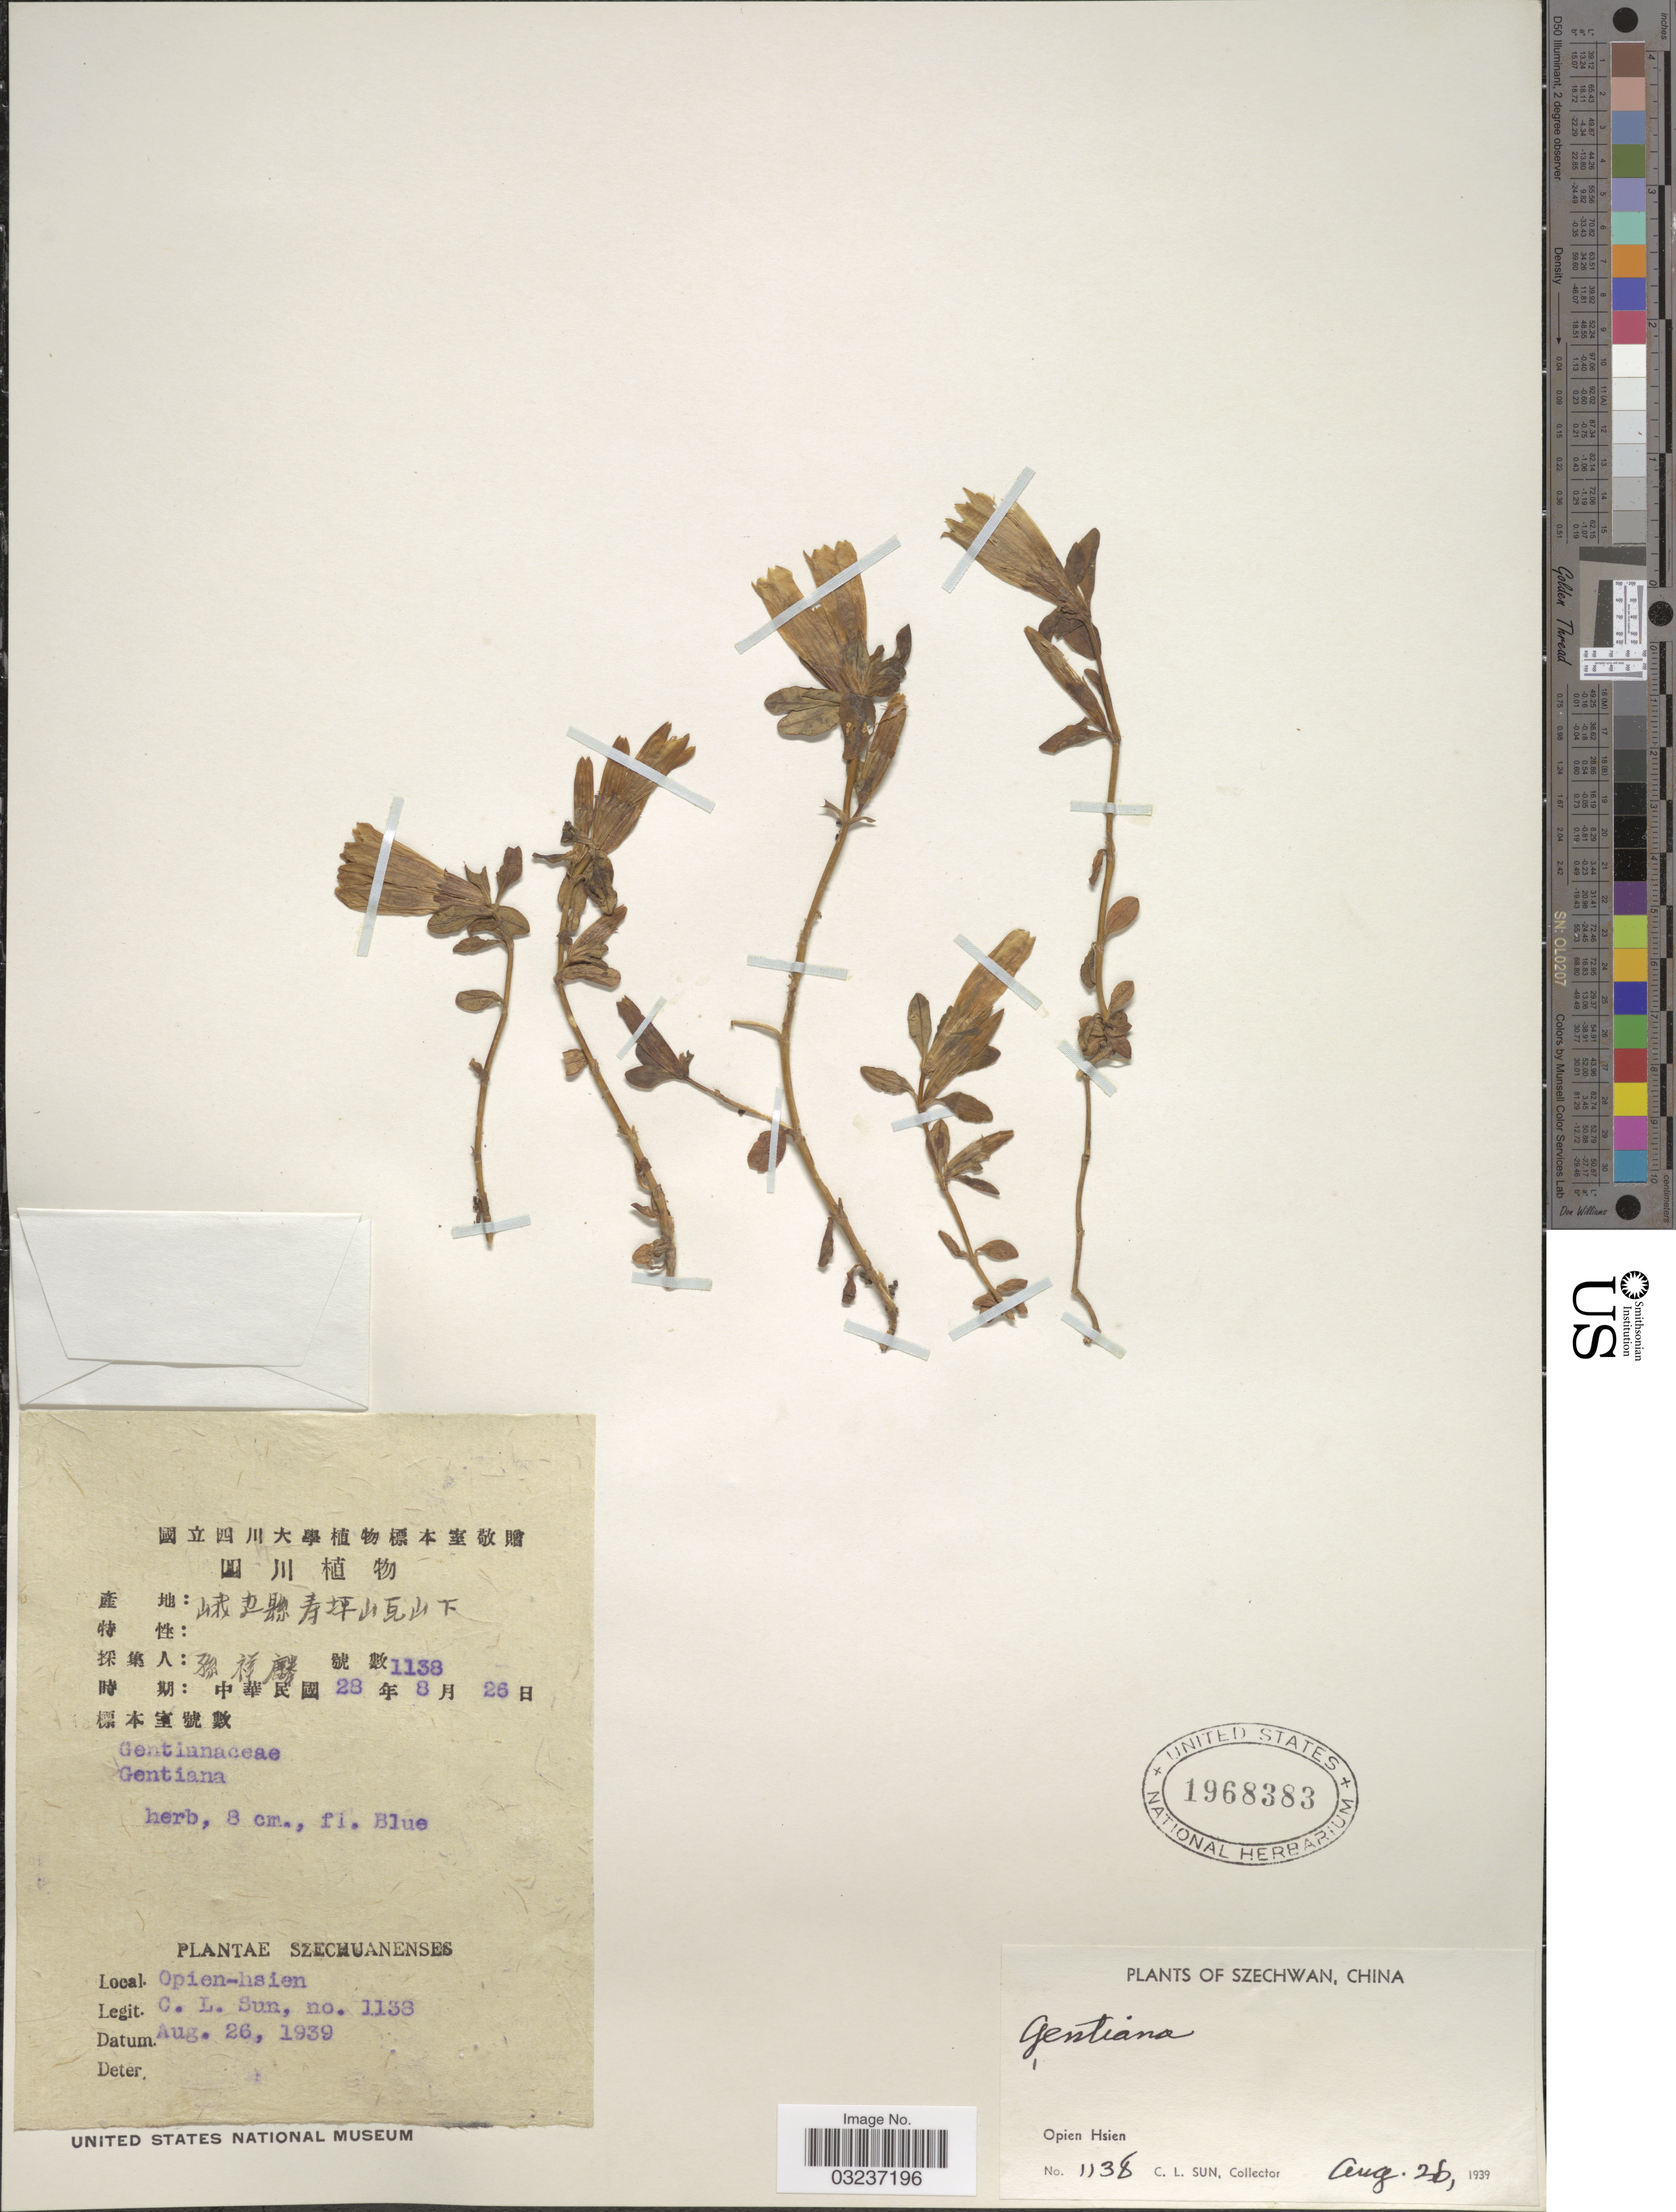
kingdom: Plantae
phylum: Tracheophyta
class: Magnoliopsida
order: Gentianales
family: Gentianaceae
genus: Gentiana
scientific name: Gentiana sp.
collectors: C. Sun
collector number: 1138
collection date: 1939-08-26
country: China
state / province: Sichuan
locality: Szechwan. Opien Hsien.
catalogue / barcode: US 1968383